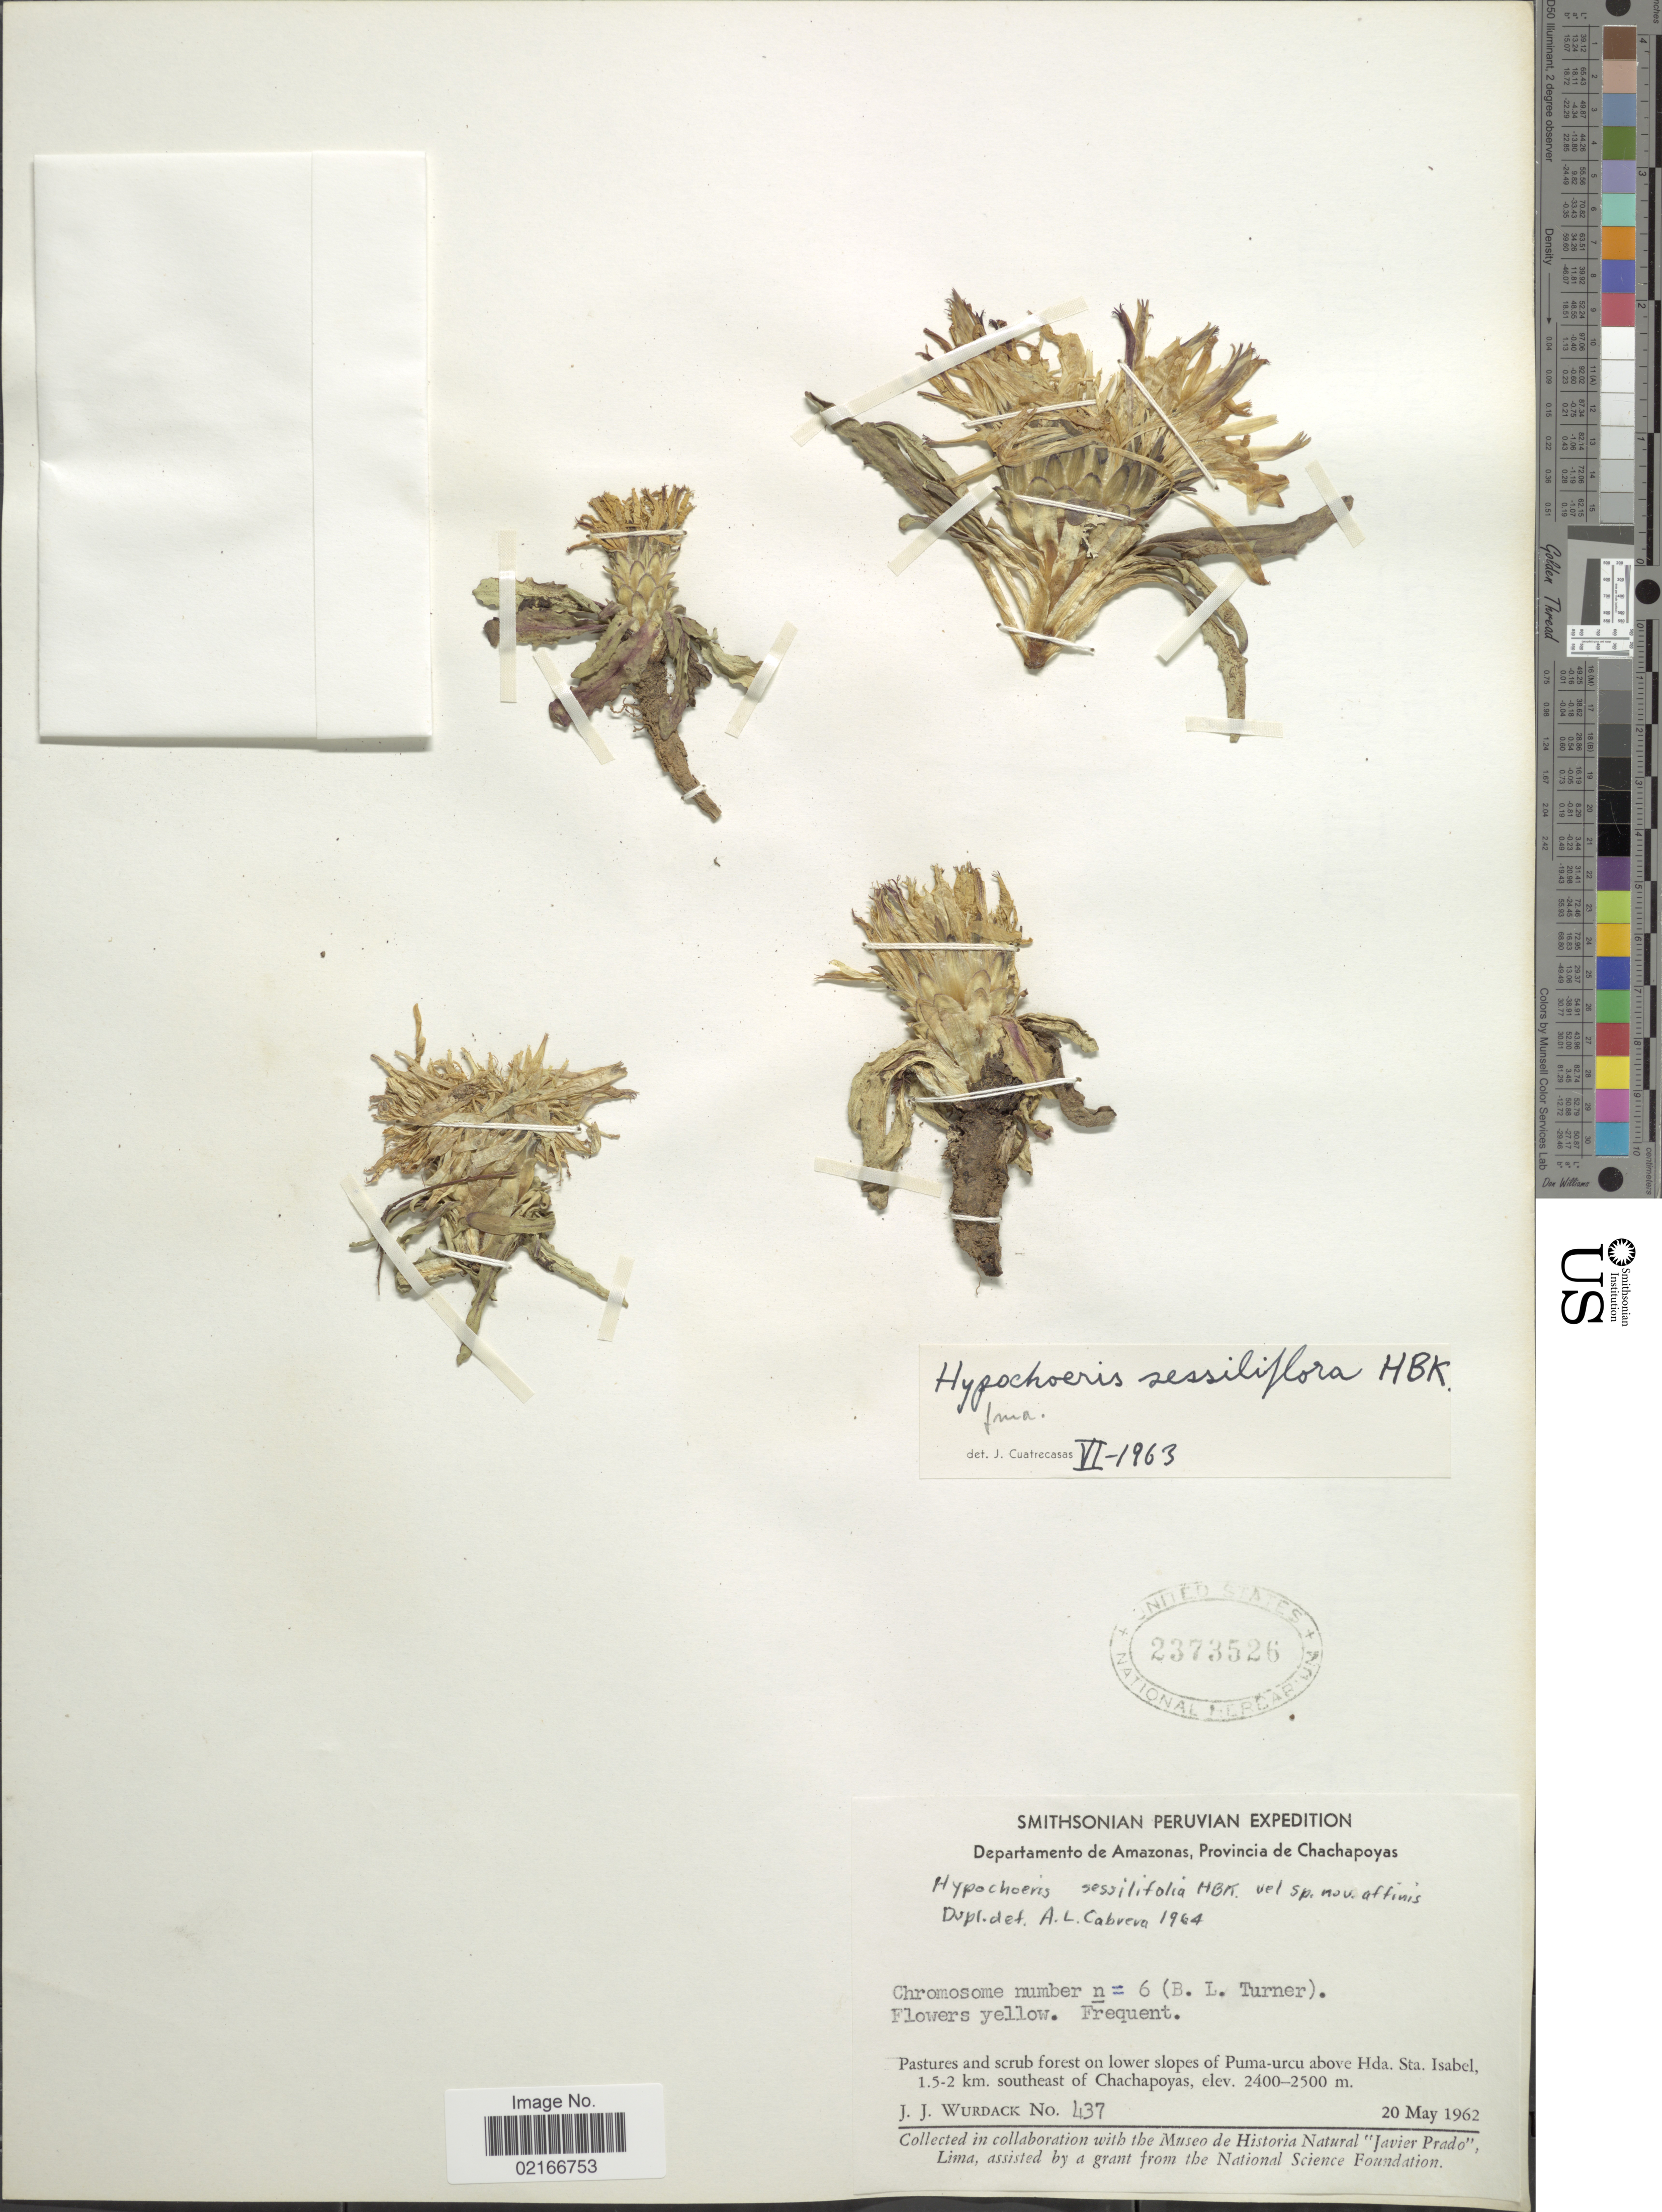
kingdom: Plantae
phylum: Tracheophyta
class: Magnoliopsida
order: Asterales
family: Asteraceae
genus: Hypochaeris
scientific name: Hypochaeris sessiflora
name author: Kunth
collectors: J. J. Wurdack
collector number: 437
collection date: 1962-05-20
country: Peru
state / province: Amazonas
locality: Provincia de Chachapoyas. lower slopes of Puma-urcu above Hda. Sta. Isabel, 1.5-2 km. southeast of Chachapoyas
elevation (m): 2400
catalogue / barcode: US 2373526